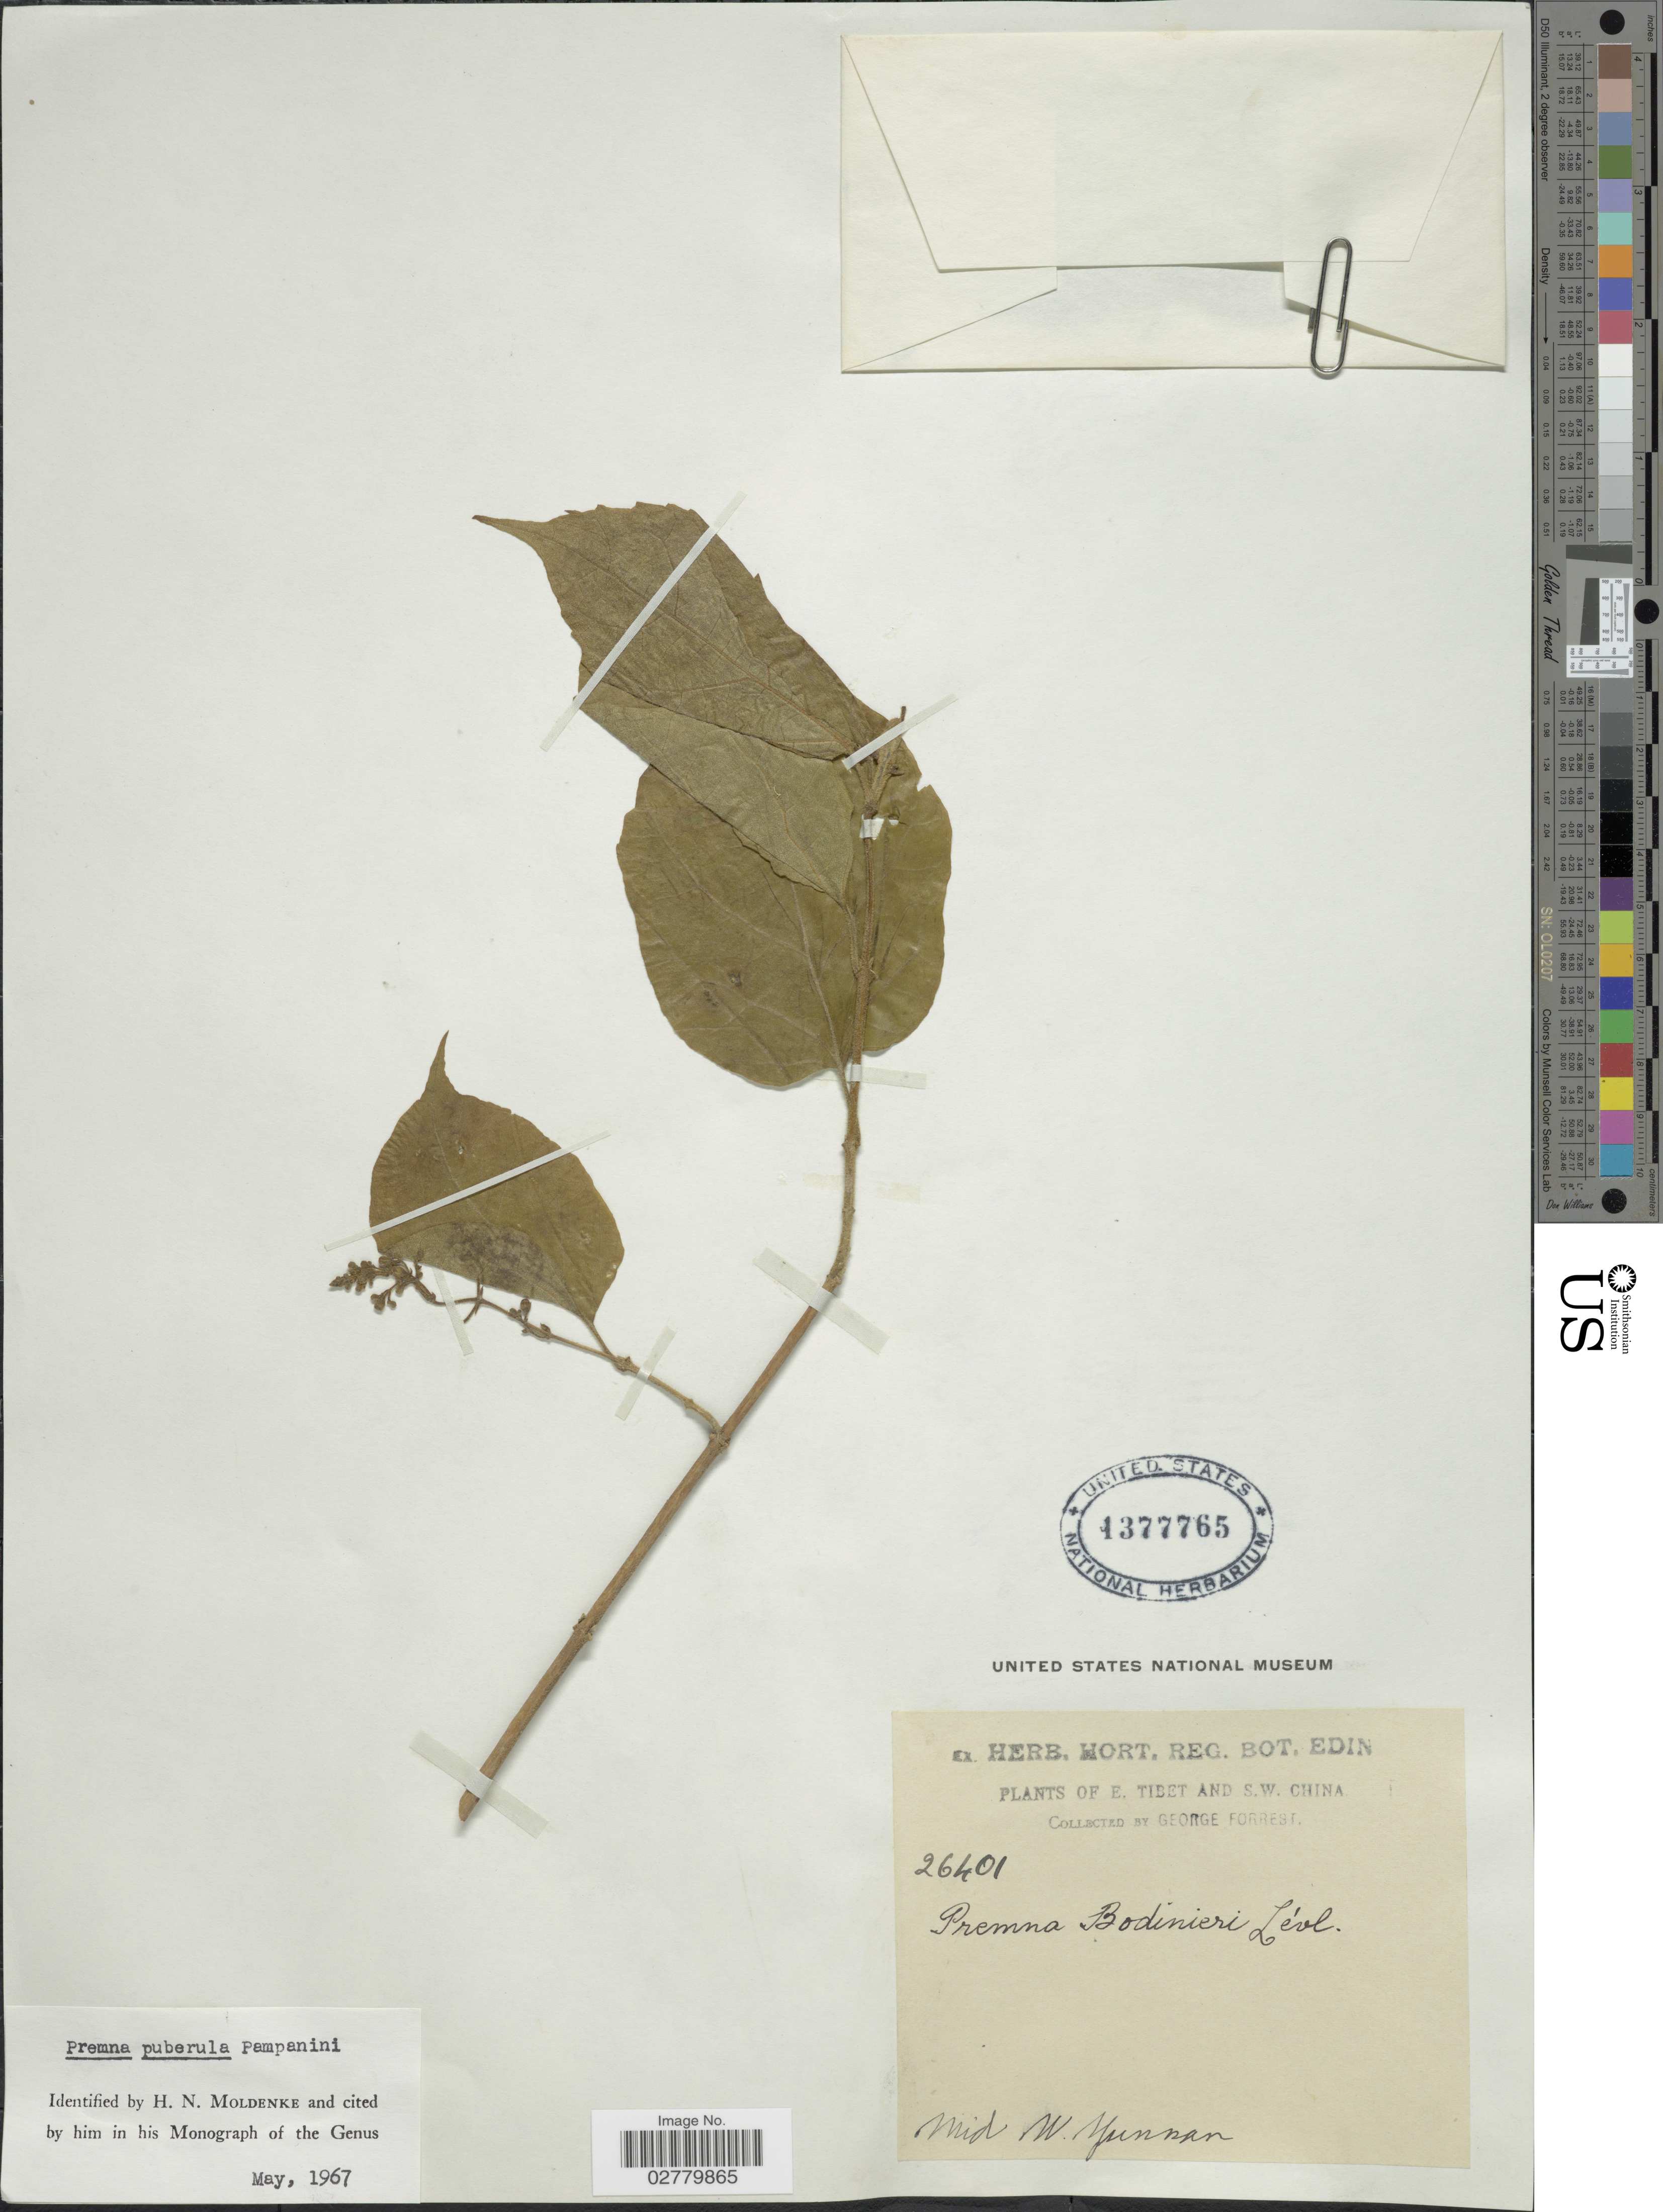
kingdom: Plantae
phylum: Tracheophyta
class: Magnoliopsida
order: Lamiales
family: Lamiaceae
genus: Premna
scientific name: Premna puberula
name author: Pamp.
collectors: G. Forrest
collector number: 26401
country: China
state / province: Yunnan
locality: E. Tibet and S.W. China. Mid. W. Yunnan.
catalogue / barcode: US 4377765